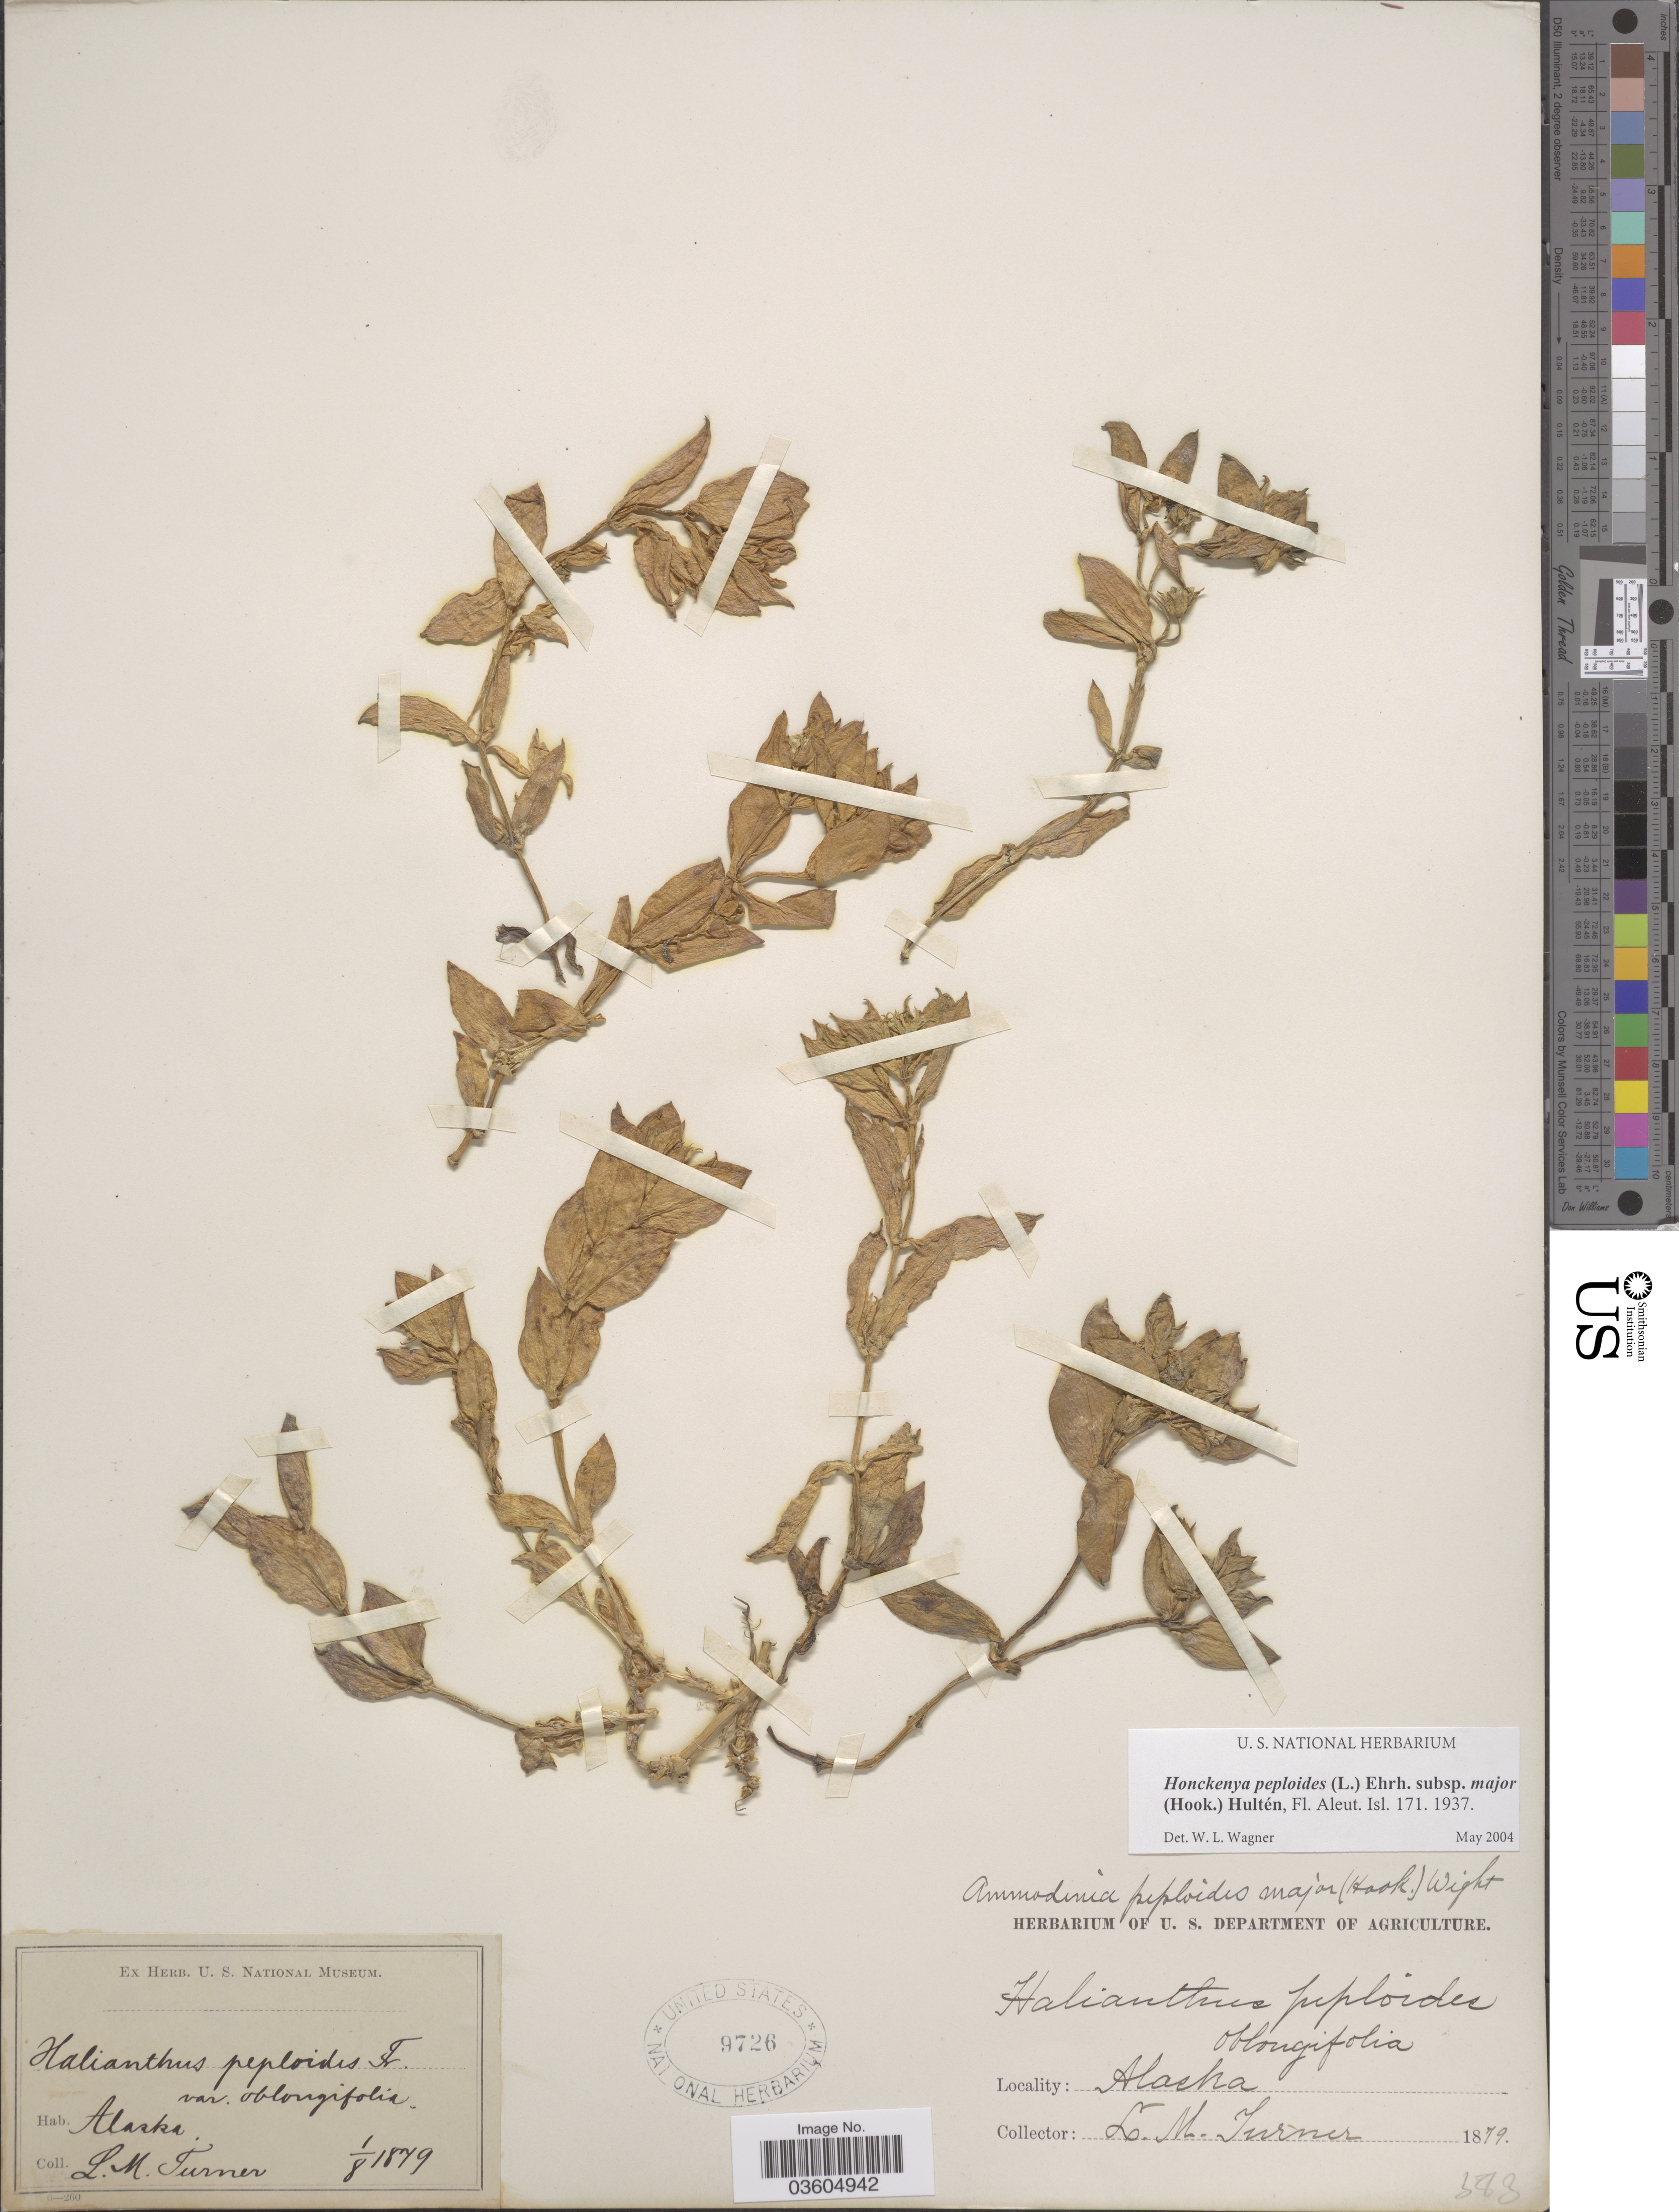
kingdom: Plantae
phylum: Tracheophyta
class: Magnoliopsida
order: Caryophyllales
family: Caryophyllaceae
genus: Honckenya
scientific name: Honckenya peploides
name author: (L.) Ehrh.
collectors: L. M. Turner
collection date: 1879-08-01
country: United States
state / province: Alaska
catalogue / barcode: US 9726